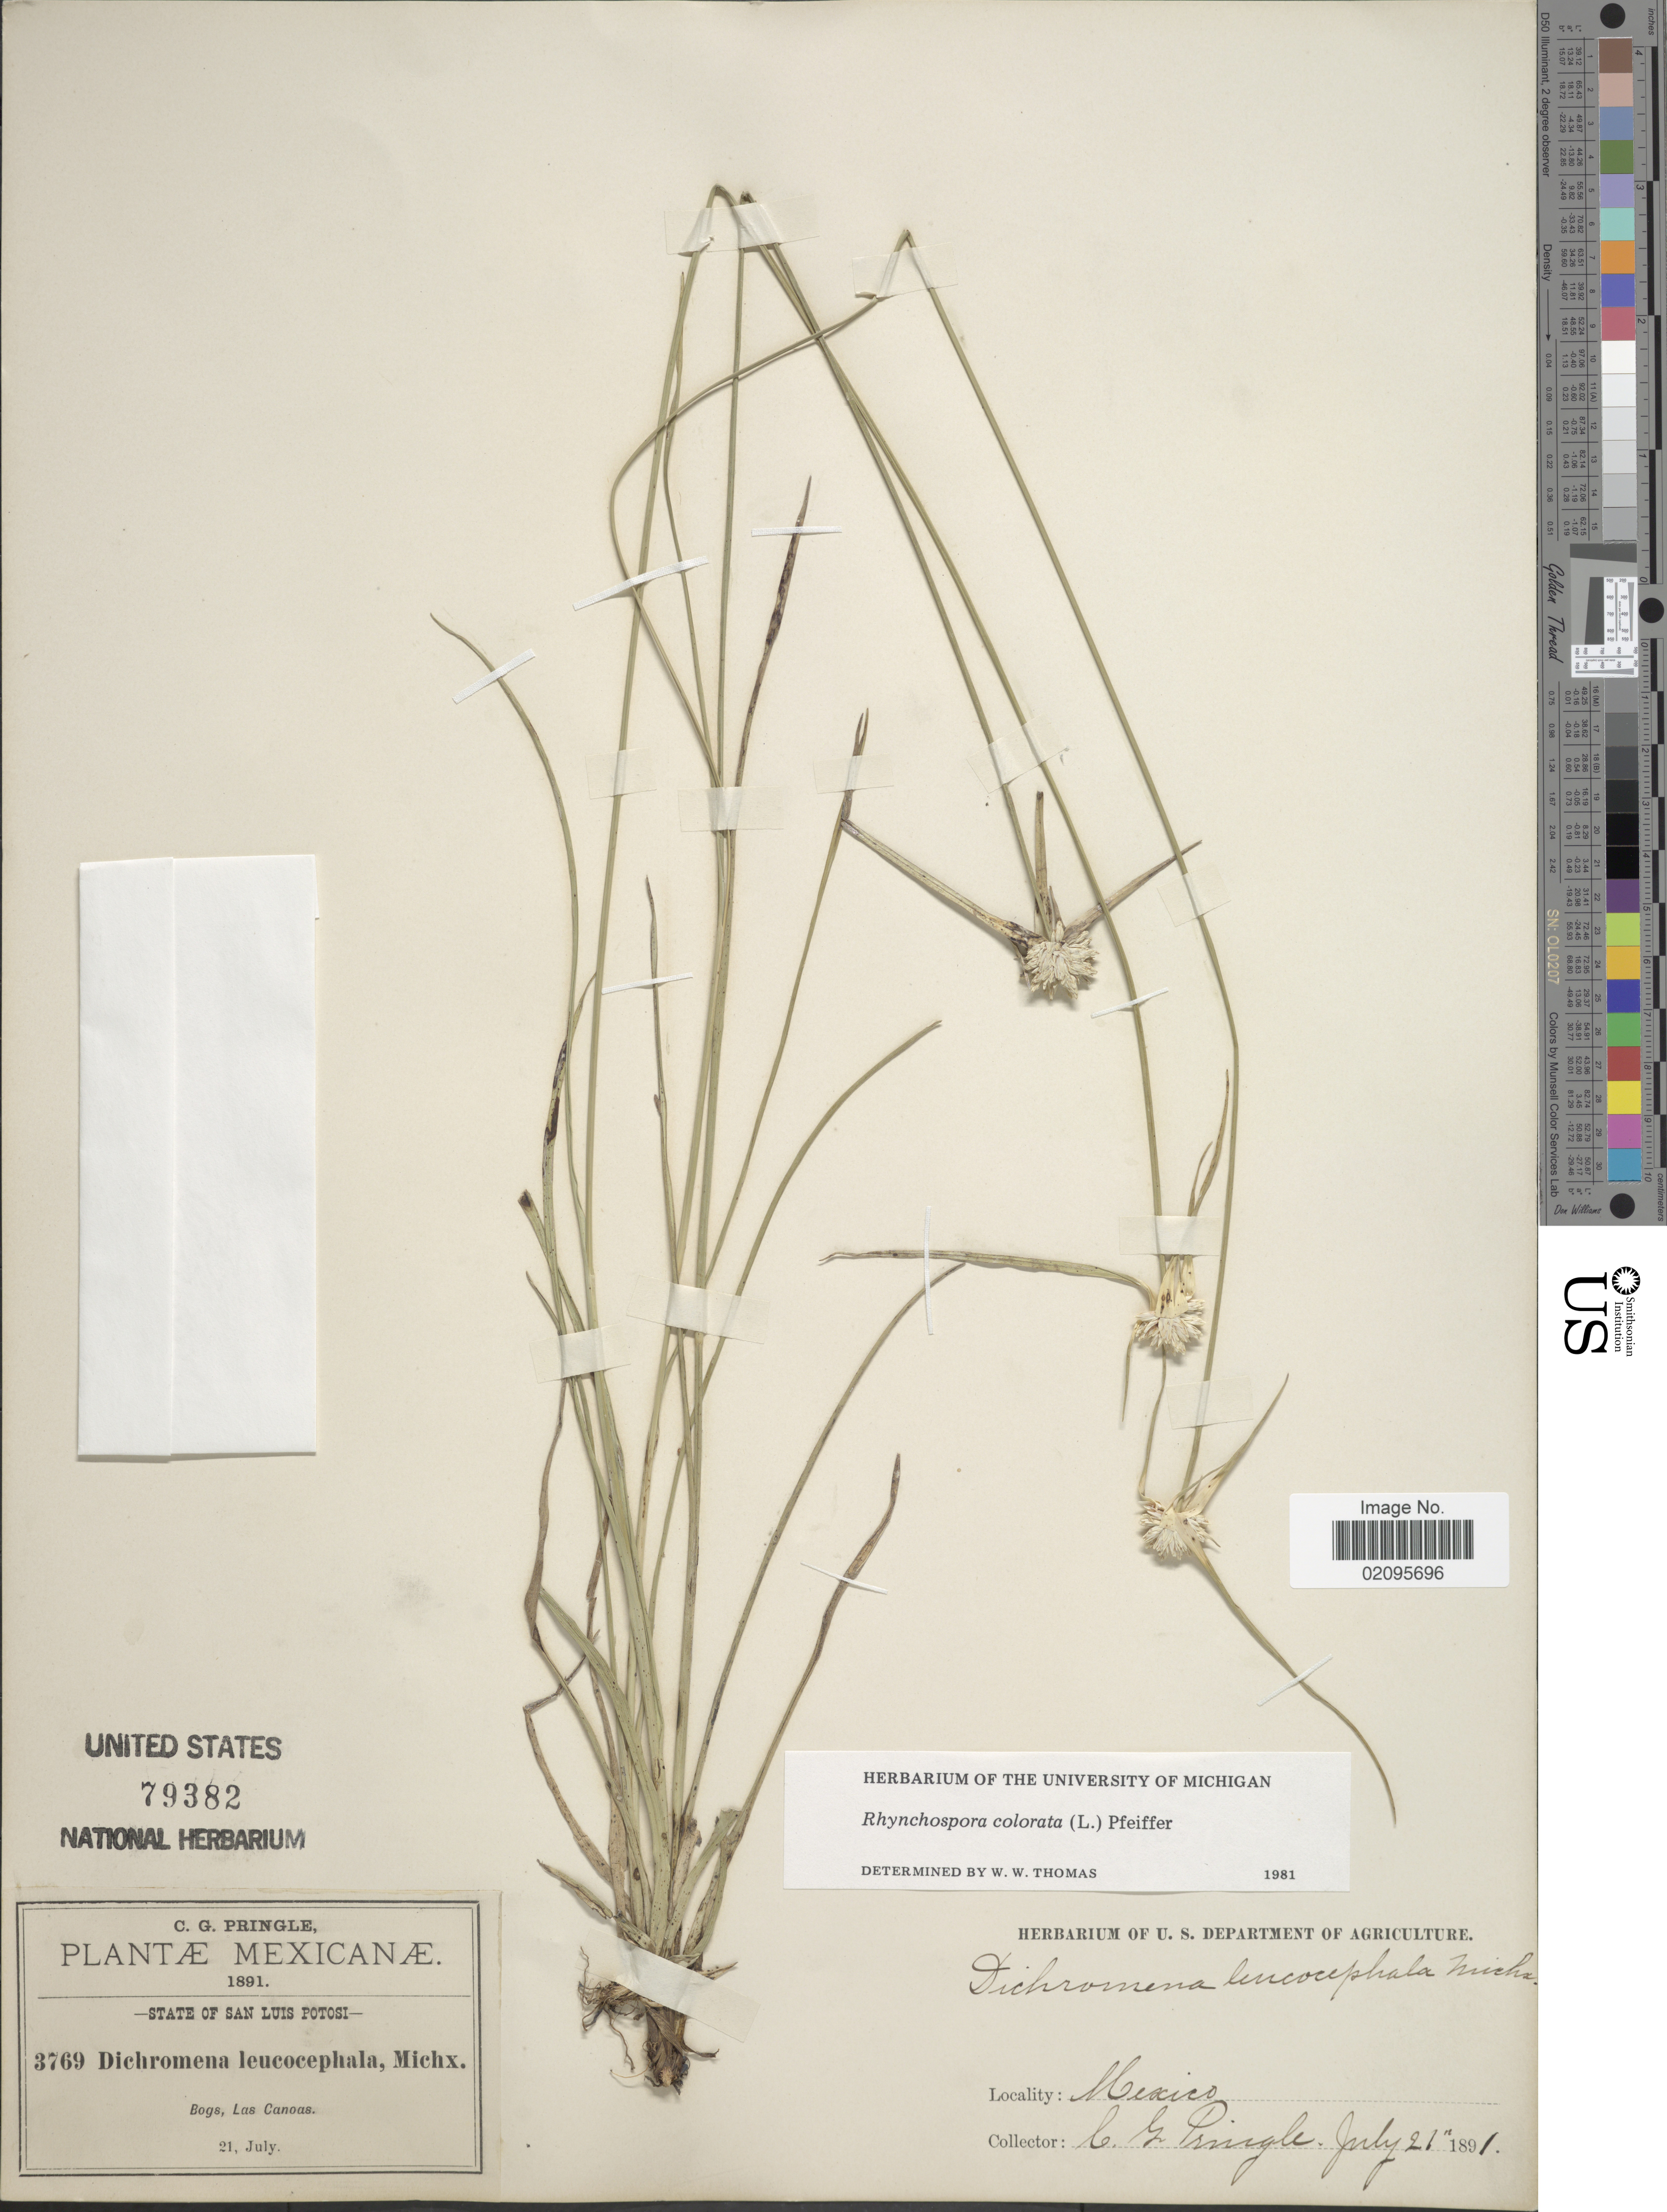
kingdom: Plantae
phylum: Tracheophyta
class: Liliopsida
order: Poales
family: Cyperaceae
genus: Rhynchospora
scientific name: Rhynchospora colorata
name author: (L.) H. Pfeiff.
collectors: C. G. Pringle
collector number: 3769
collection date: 1891-07-21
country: Mexico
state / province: San Luis Potosí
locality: Bogs, Las Canoas.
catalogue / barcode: US 79382